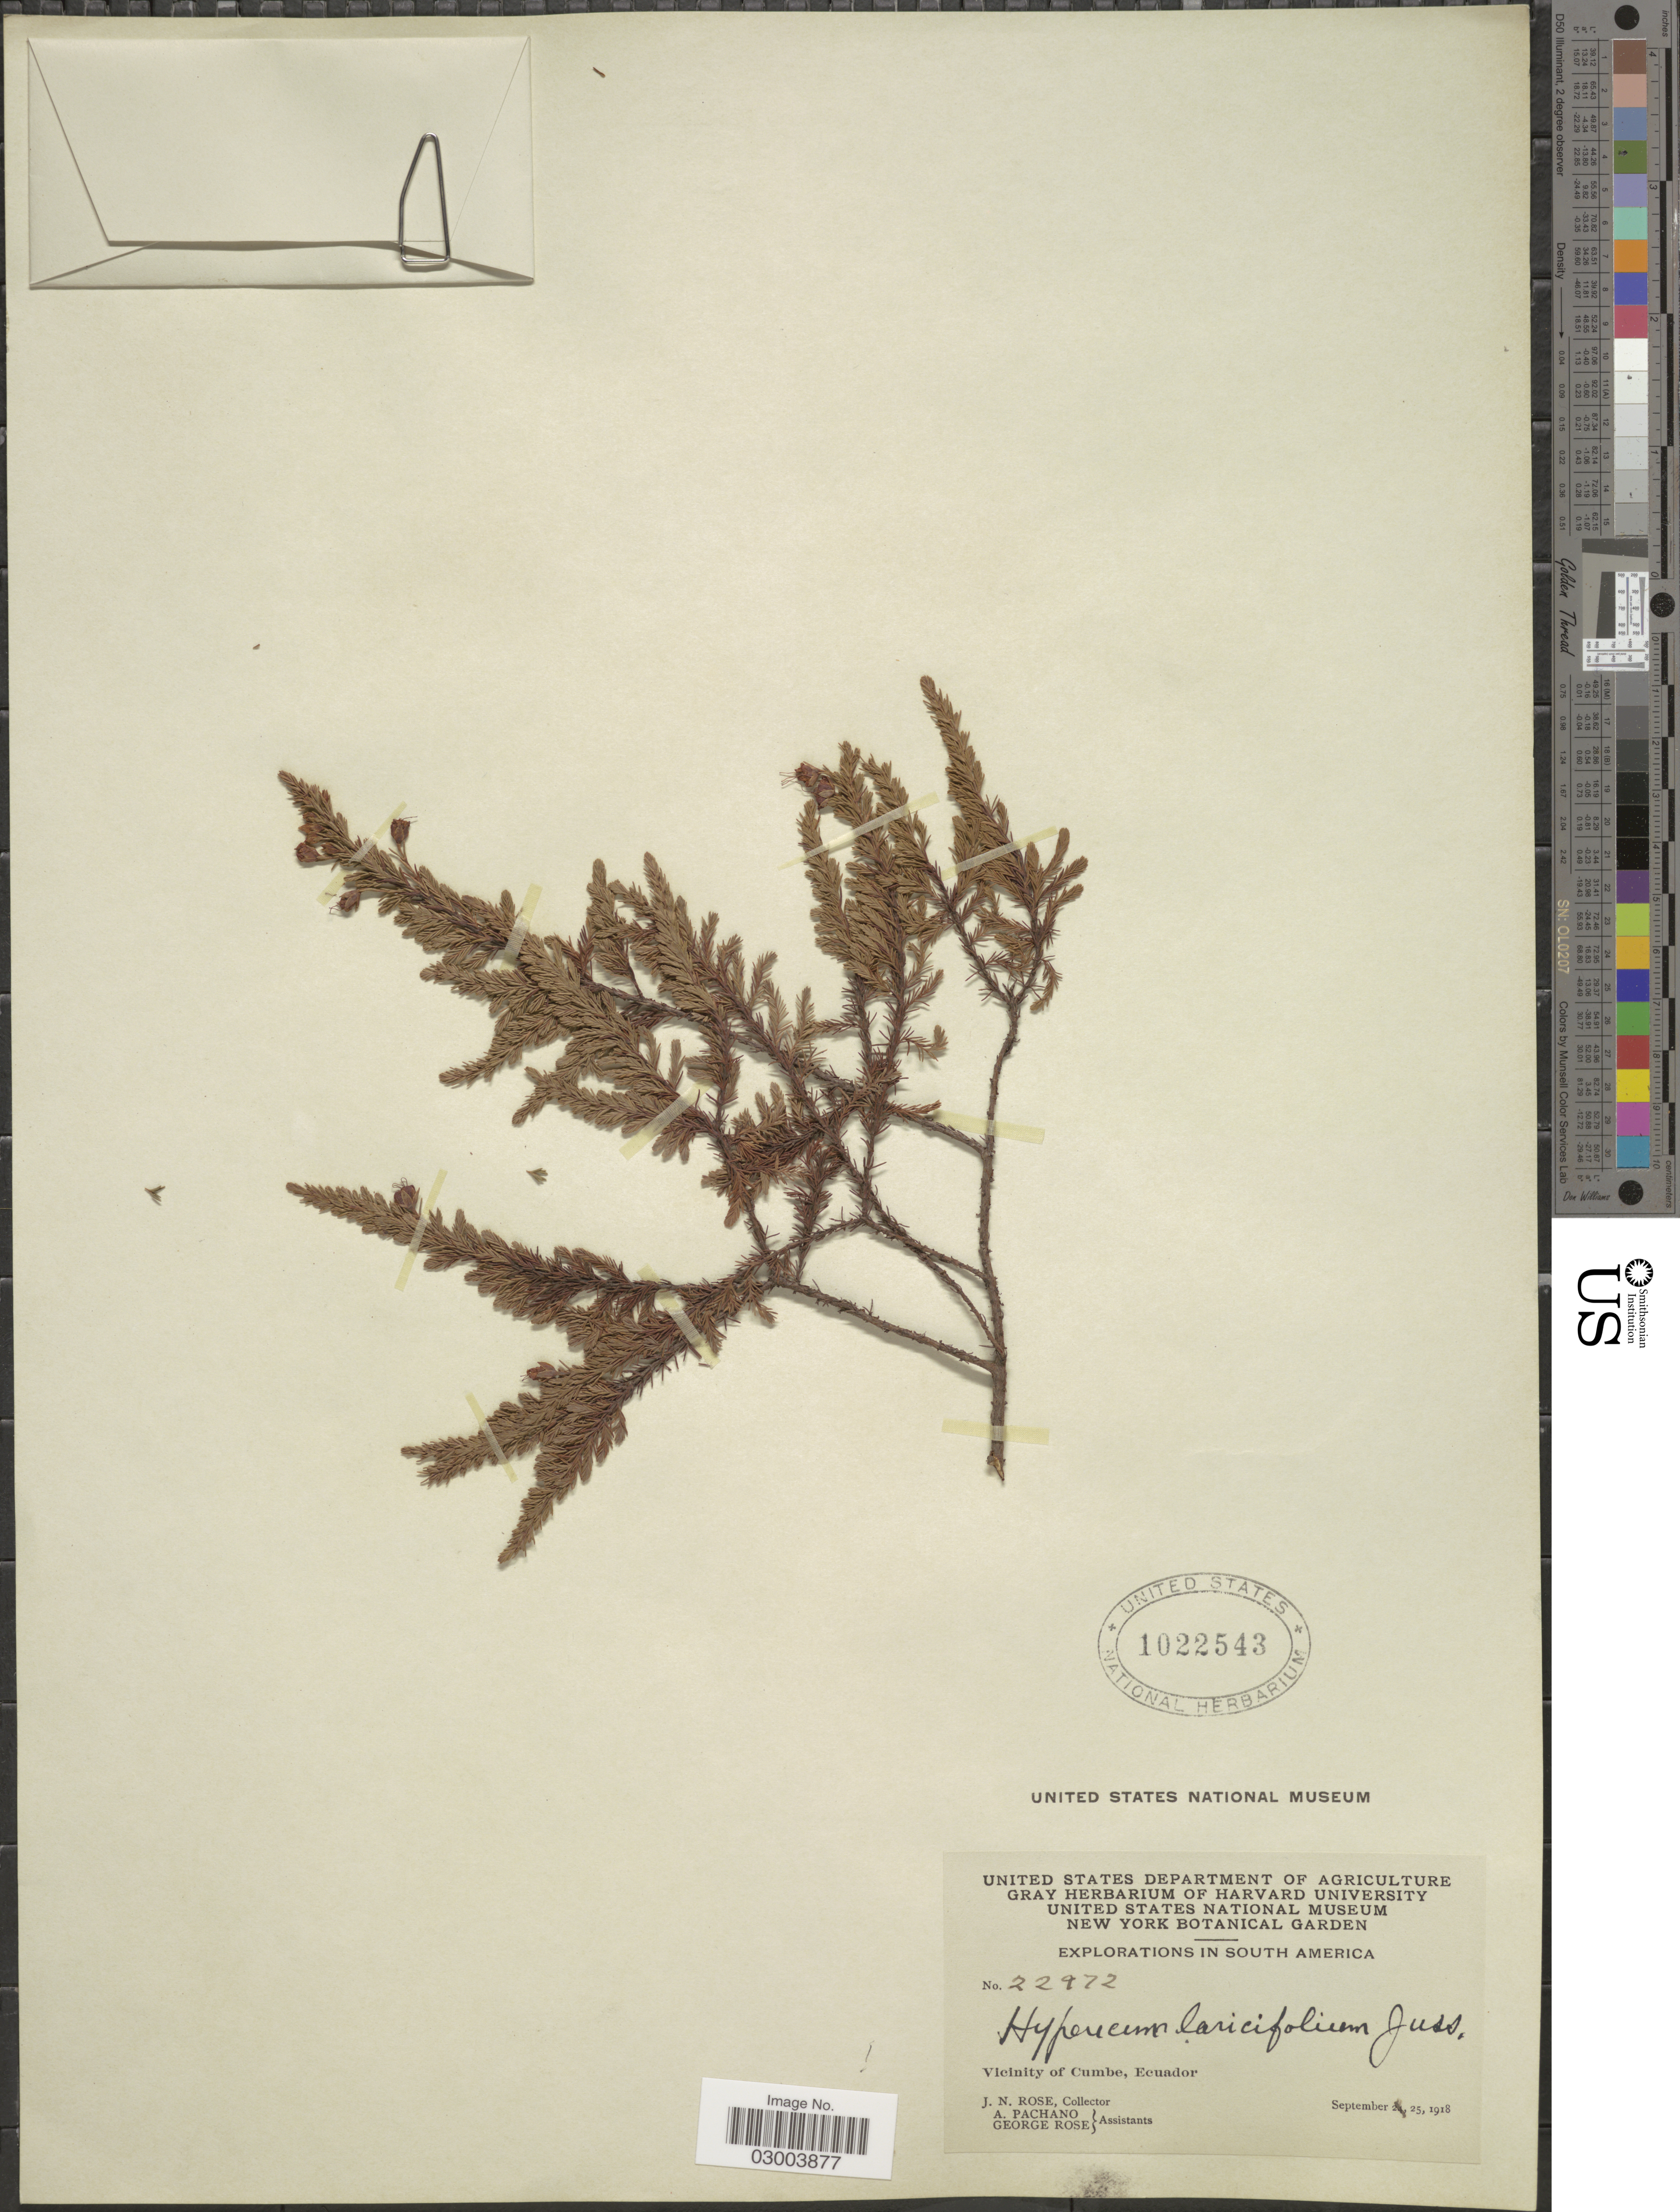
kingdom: Plantae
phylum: Tracheophyta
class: Magnoliopsida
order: Malpighiales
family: Hypericaceae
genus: Hypericum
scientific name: Hypericum laricifolium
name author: Juss.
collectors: J. N. Rose, A. Pachano & G. Rose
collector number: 22972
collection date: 1918-09-25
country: Ecuador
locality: Vicinity of Cumbe.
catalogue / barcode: US 1022543